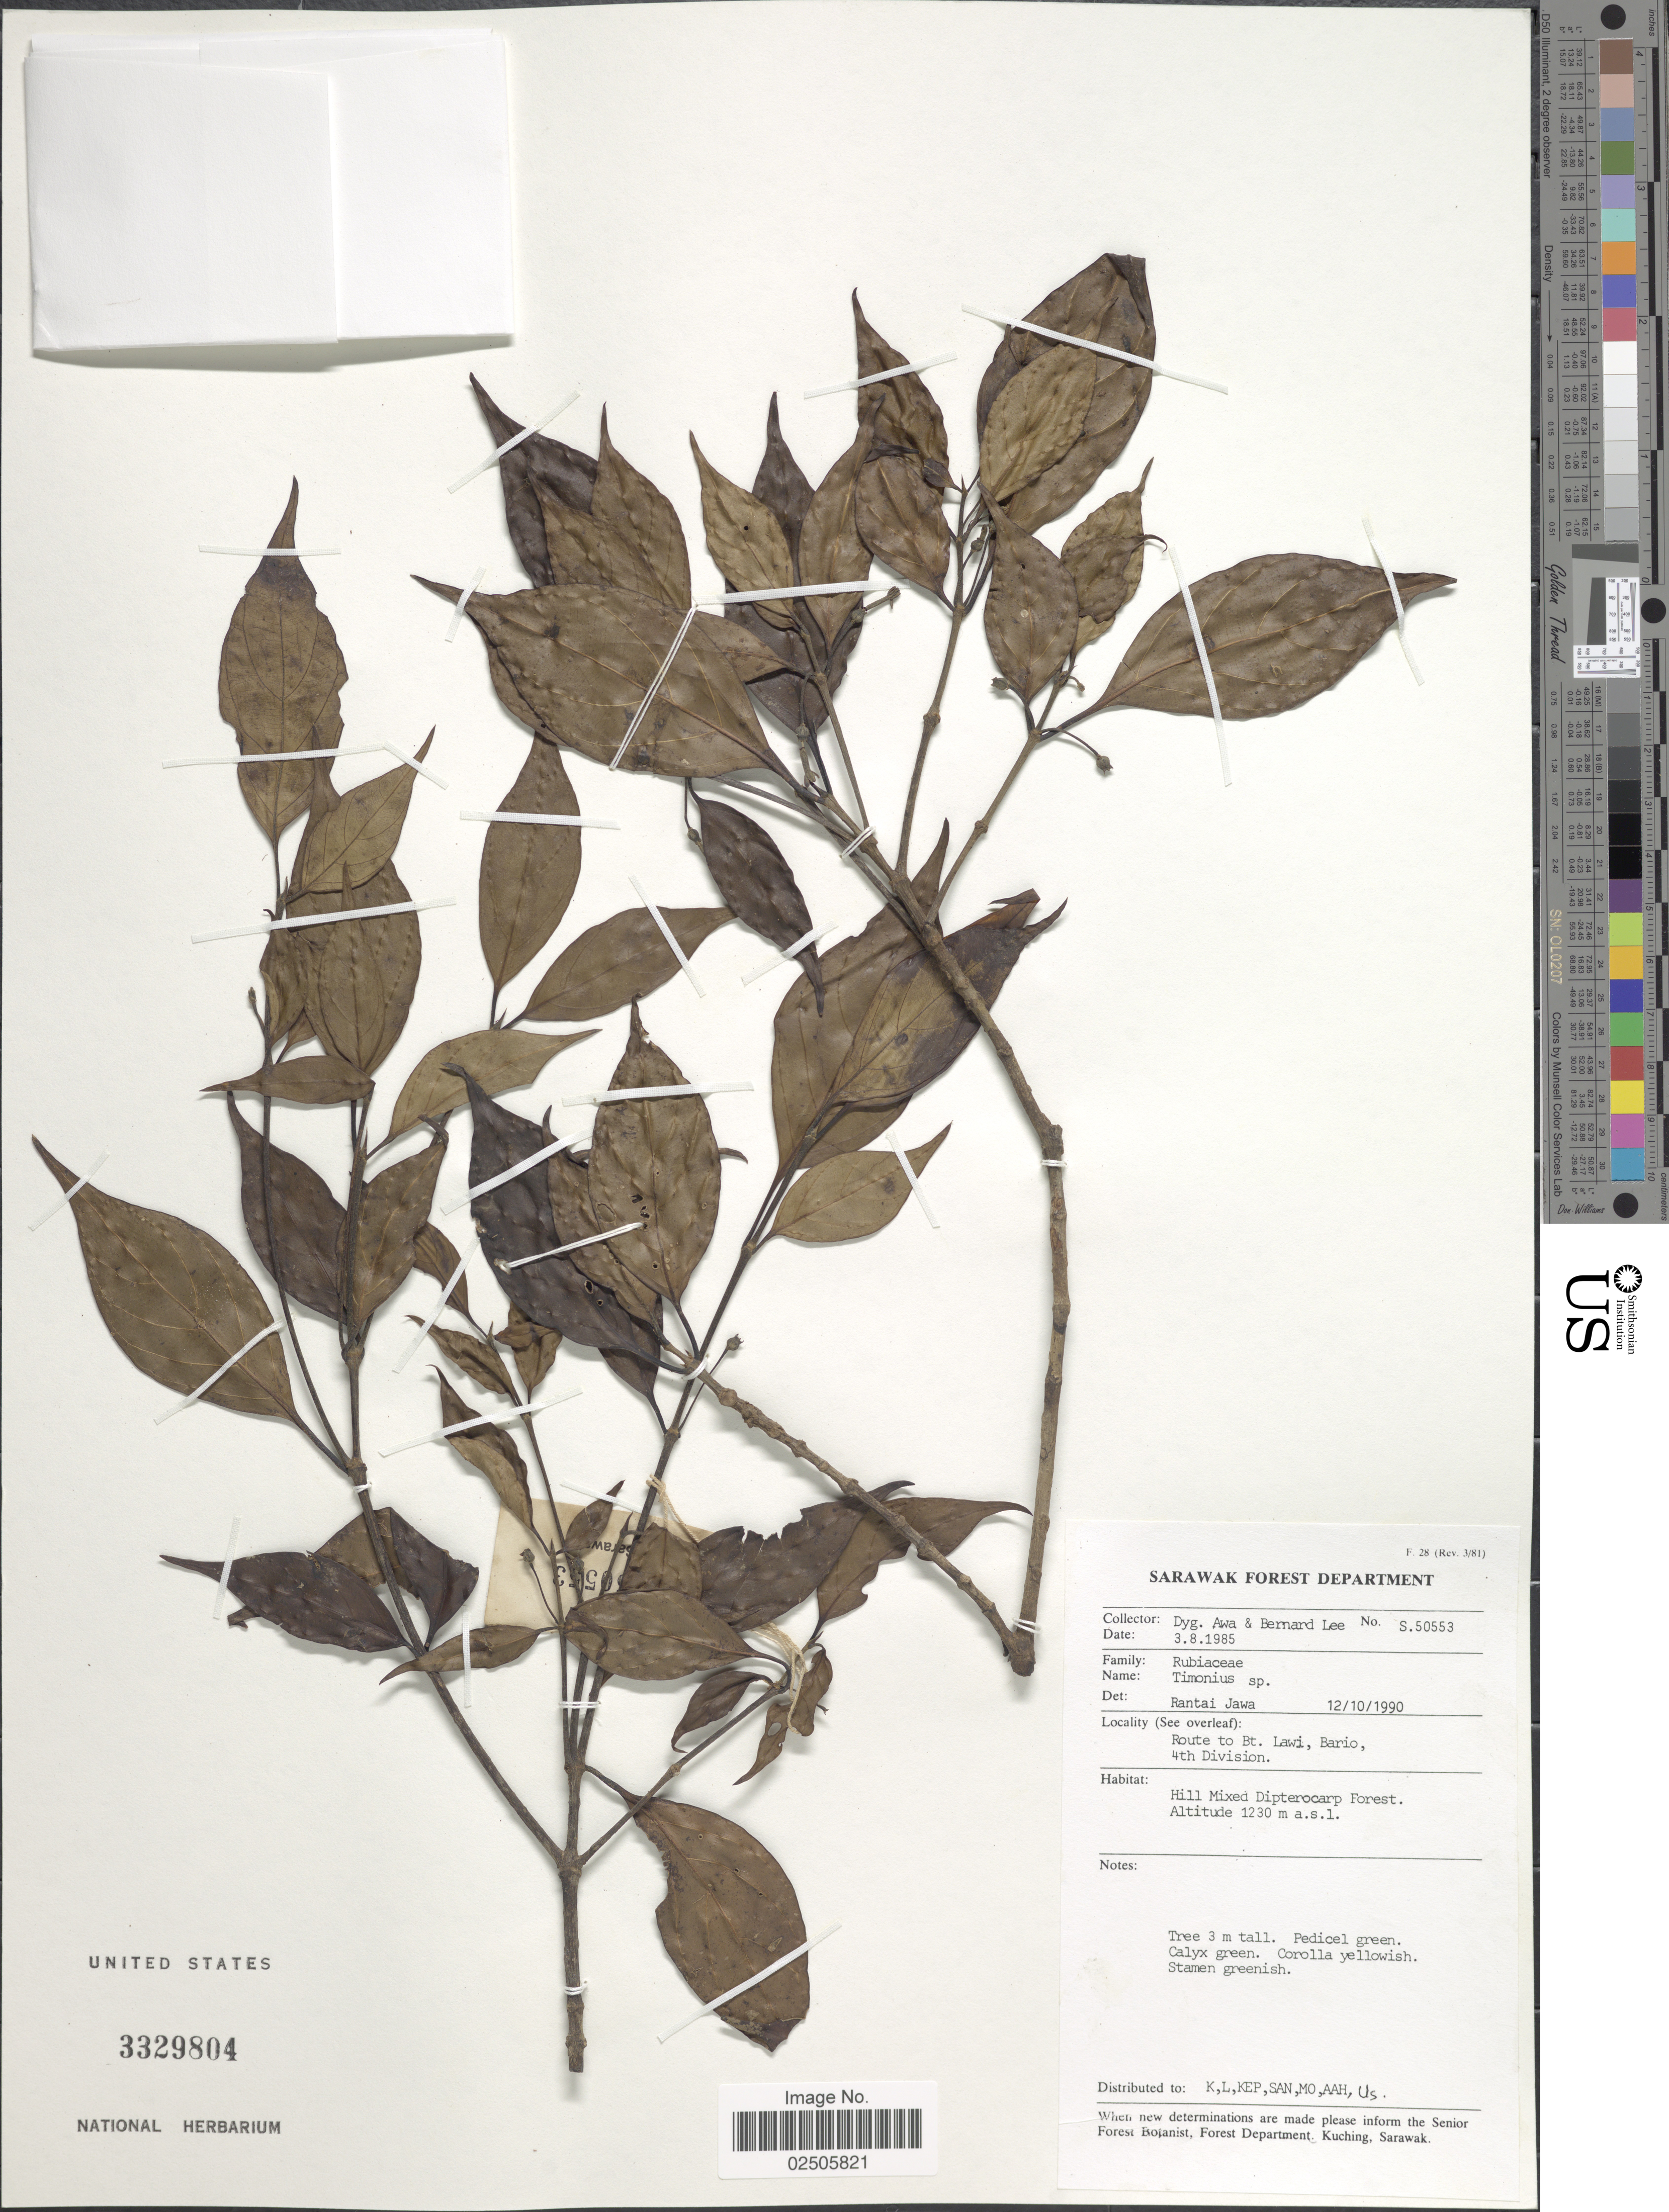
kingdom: Plantae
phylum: Tracheophyta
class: Magnoliopsida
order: Gentianales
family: Rubiaceae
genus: Timonius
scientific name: Timonius sp.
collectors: D. Awa & B. Lee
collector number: S50553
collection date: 1985-08-03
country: Malaysia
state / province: Sarawak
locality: Route to Bt. Lawi, Bario, 4th Division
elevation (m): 1230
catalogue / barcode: US 3329804